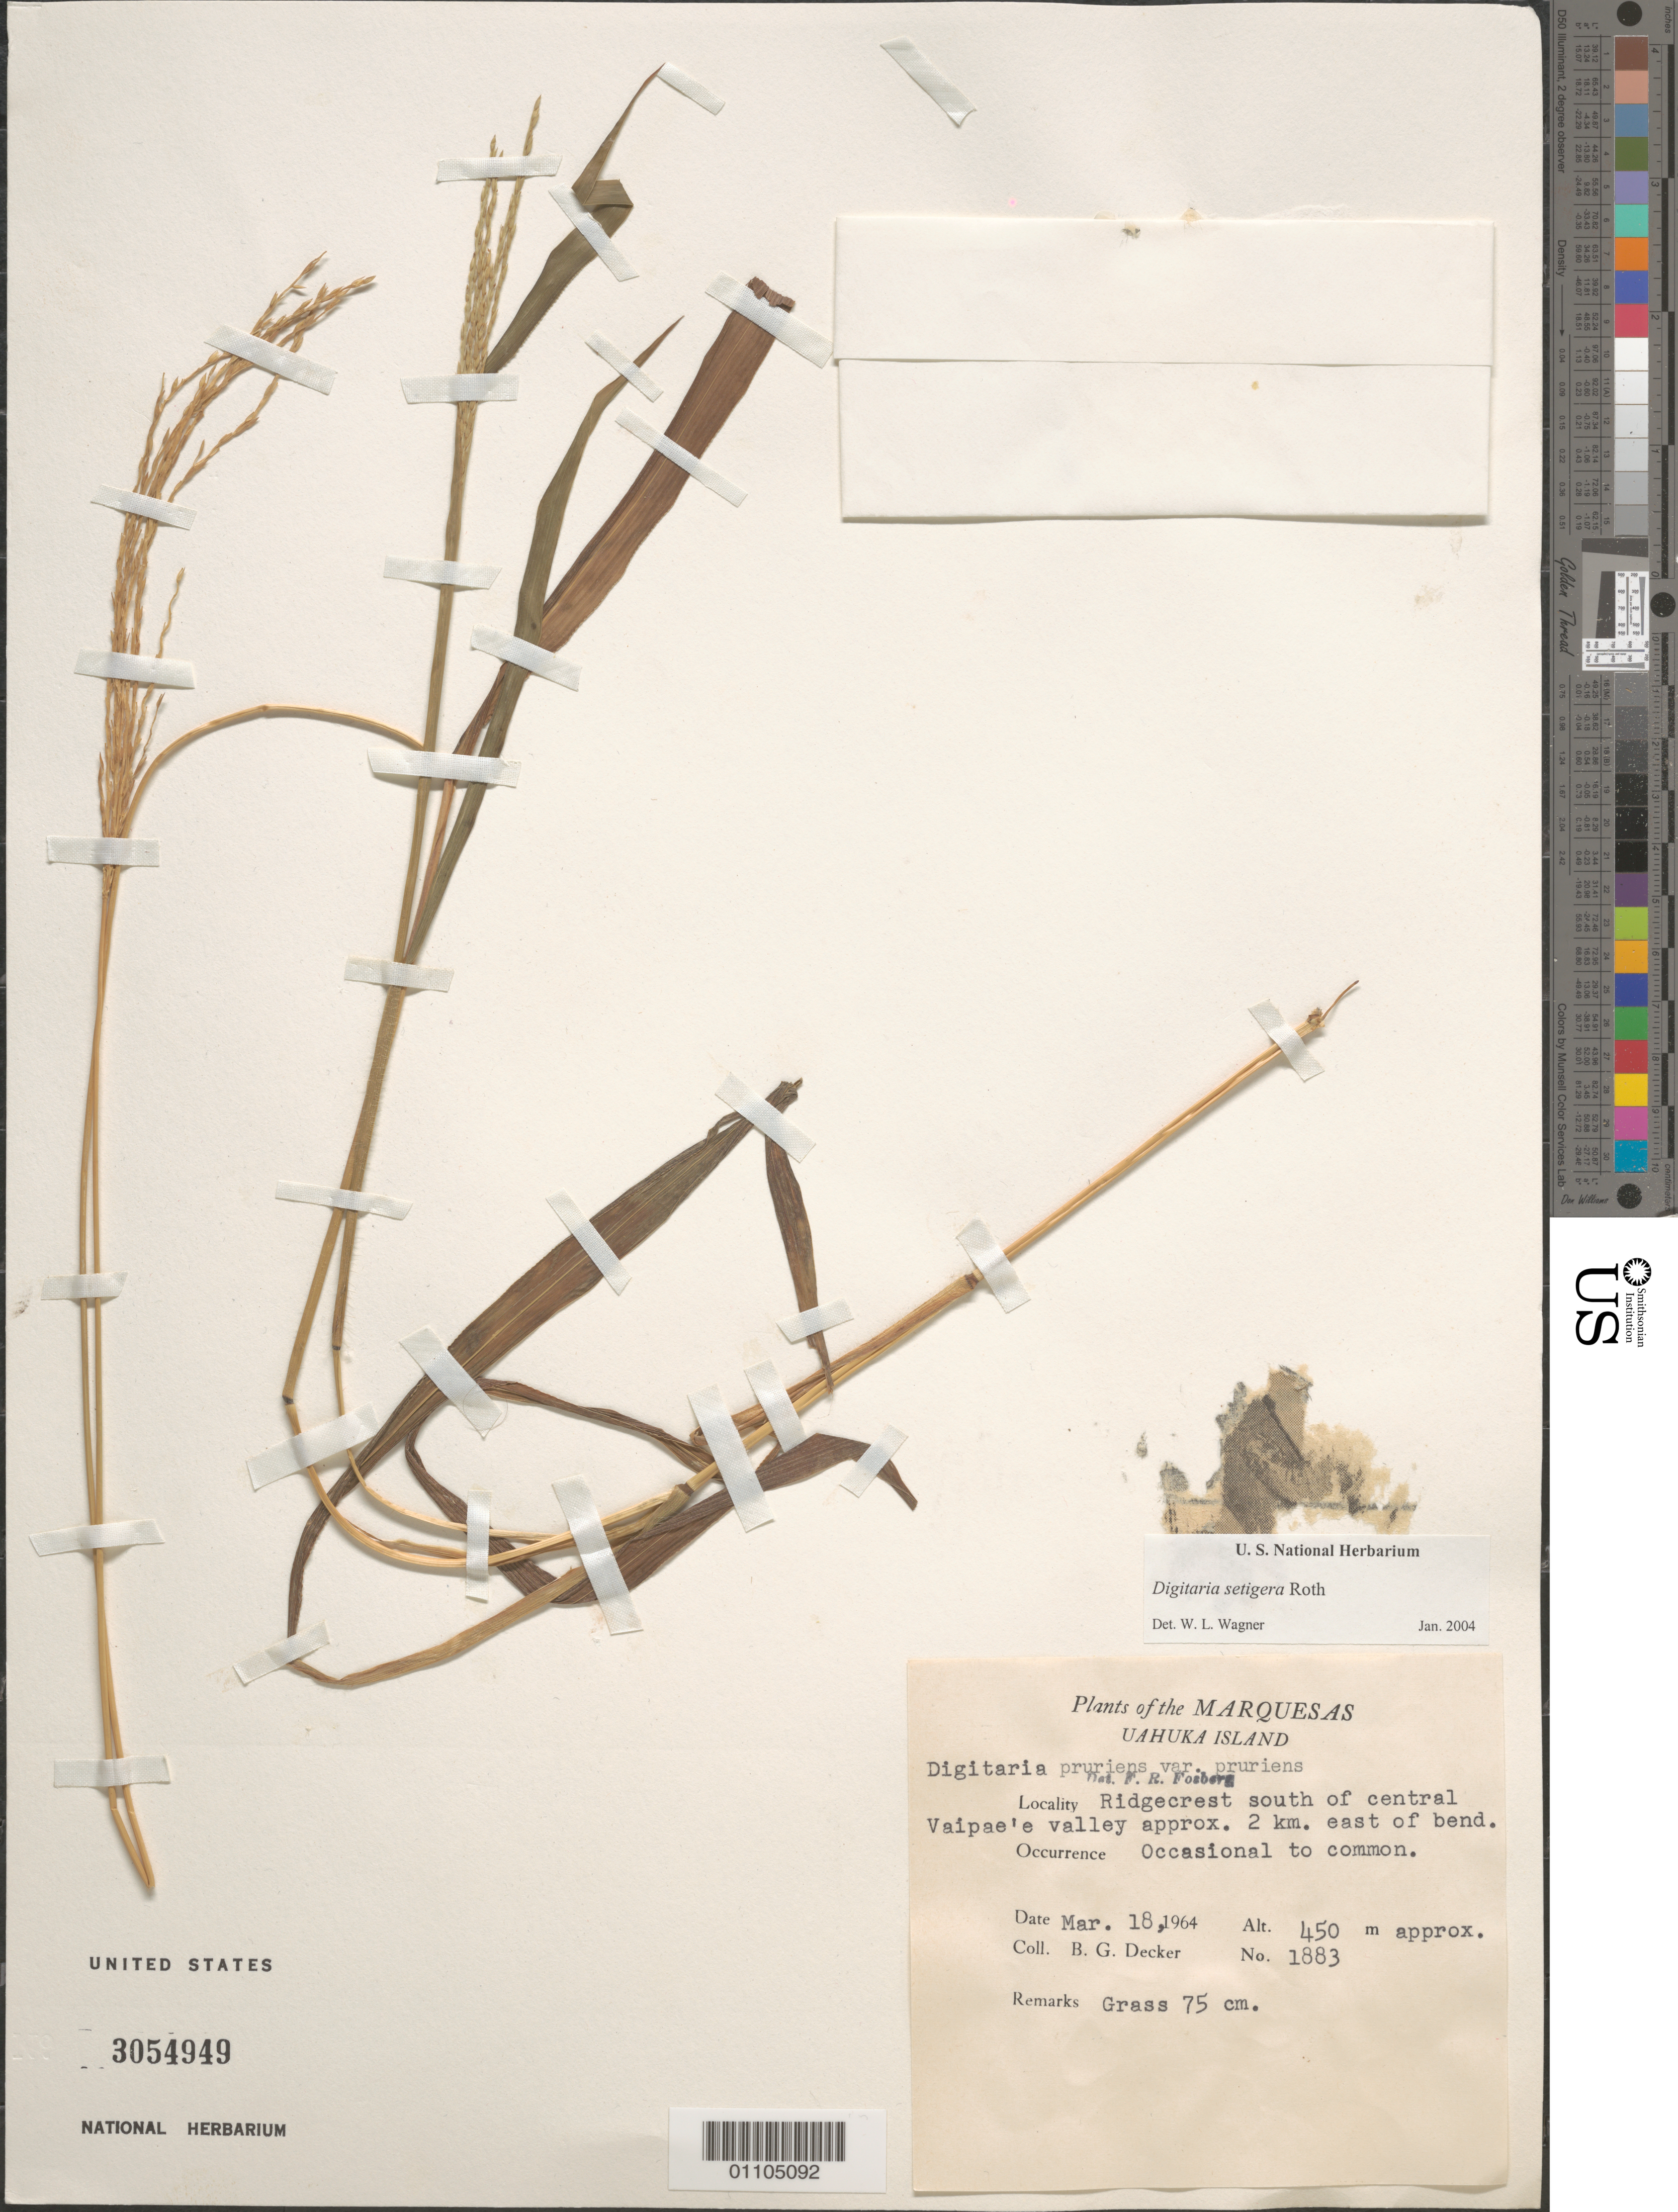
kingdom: Plantae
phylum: Tracheophyta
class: Liliopsida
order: Poales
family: Poaceae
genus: Digitaria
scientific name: Digitaria setigera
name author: Roth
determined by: Wagner, W. L., (BOT), Smithsonian Institution - National Museum of Natural History (UNITED STATES)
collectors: B. G. Decker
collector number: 1883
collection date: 1964-03-18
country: French Polynesia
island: Ua Huka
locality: Vaipae'e valley, ridgecrest S of central valley, approx. 2 km E of bend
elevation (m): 450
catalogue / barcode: US 3054949